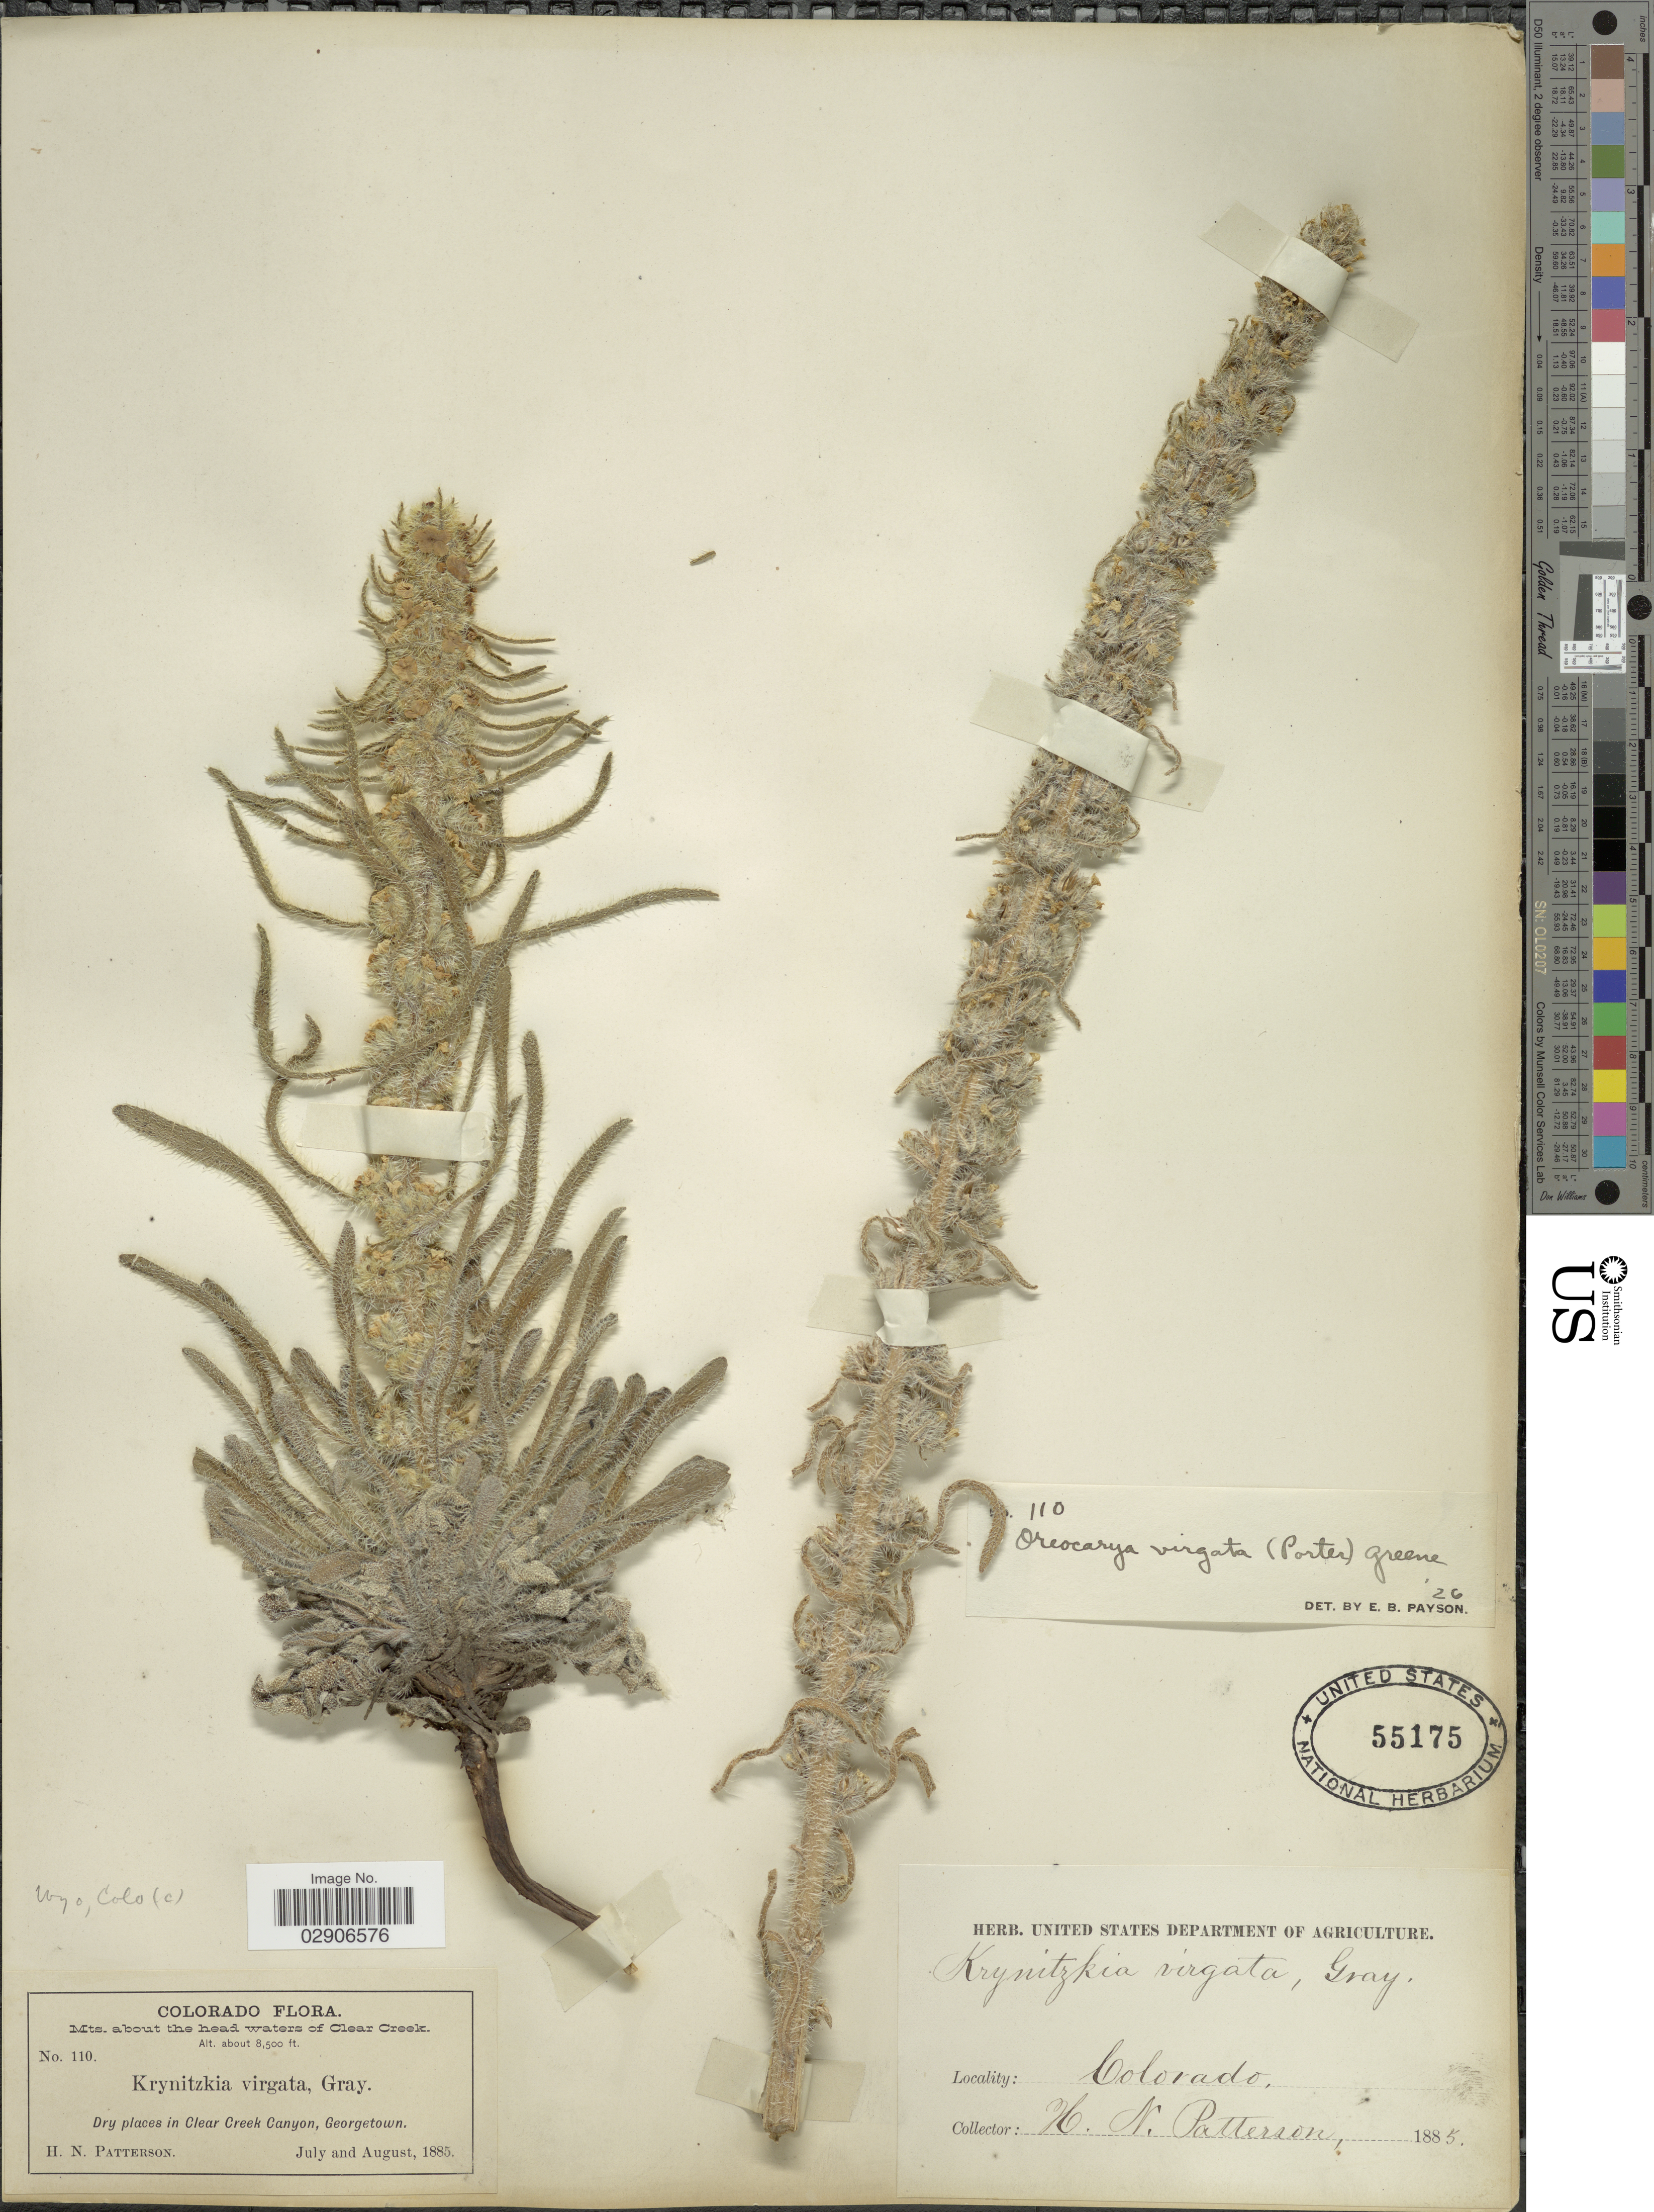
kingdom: Plantae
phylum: Tracheophyta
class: Magnoliopsida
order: Boraginales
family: Boraginaceae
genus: Oreocarya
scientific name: Oreocarya virgata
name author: (Porter) Greene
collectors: H. N. Patterson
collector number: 110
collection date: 1885-07/1885-08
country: United States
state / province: Colorado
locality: Dry places in Clear Creek Canyon, Georgetown. Mts. about the head waters of Clear Creek. Colorado.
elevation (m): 2591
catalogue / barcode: US 55175